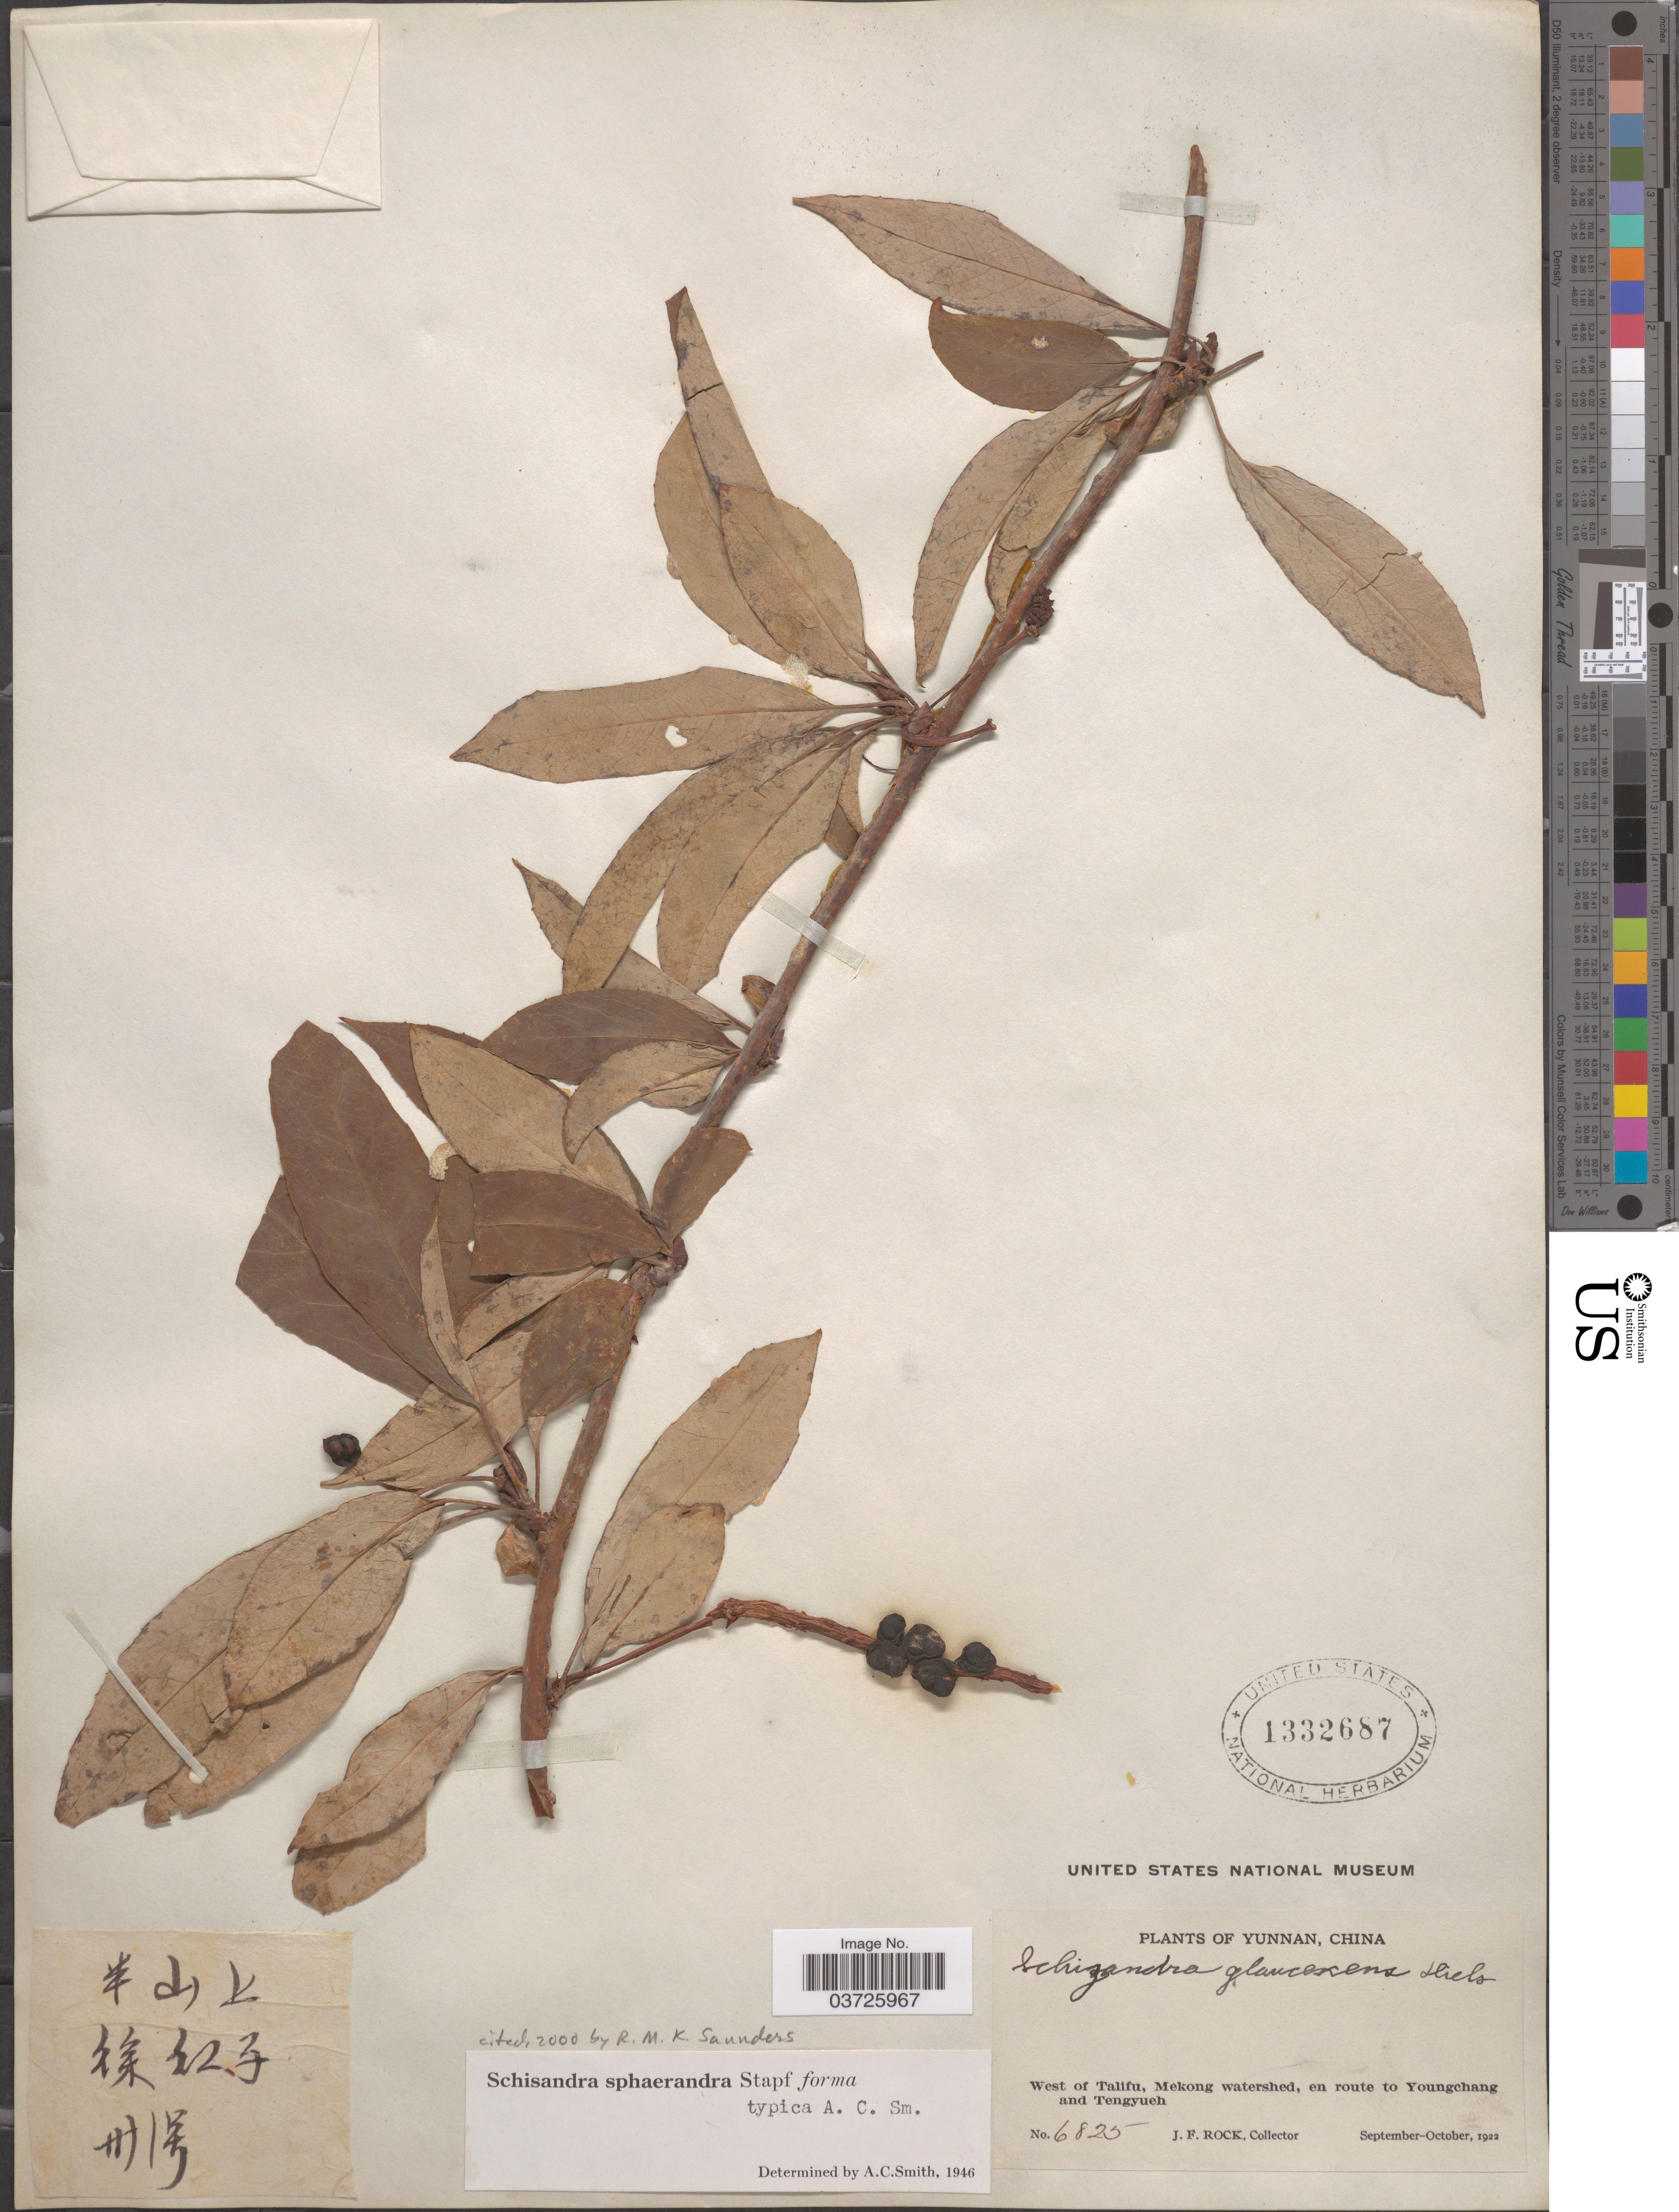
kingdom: Plantae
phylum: Tracheophyta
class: Magnoliopsida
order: Austrobaileyales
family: Schisandraceae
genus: Schisandra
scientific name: Schisandra grandiflora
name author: (Wall.) Hook. f. & Thoms.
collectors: J. Rock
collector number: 6825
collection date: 1922-09/1922-10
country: China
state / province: Yunnan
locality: West of Talifu, Mekong watershed, en route to Youngchang and Tengyueh.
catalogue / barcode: US 1332687